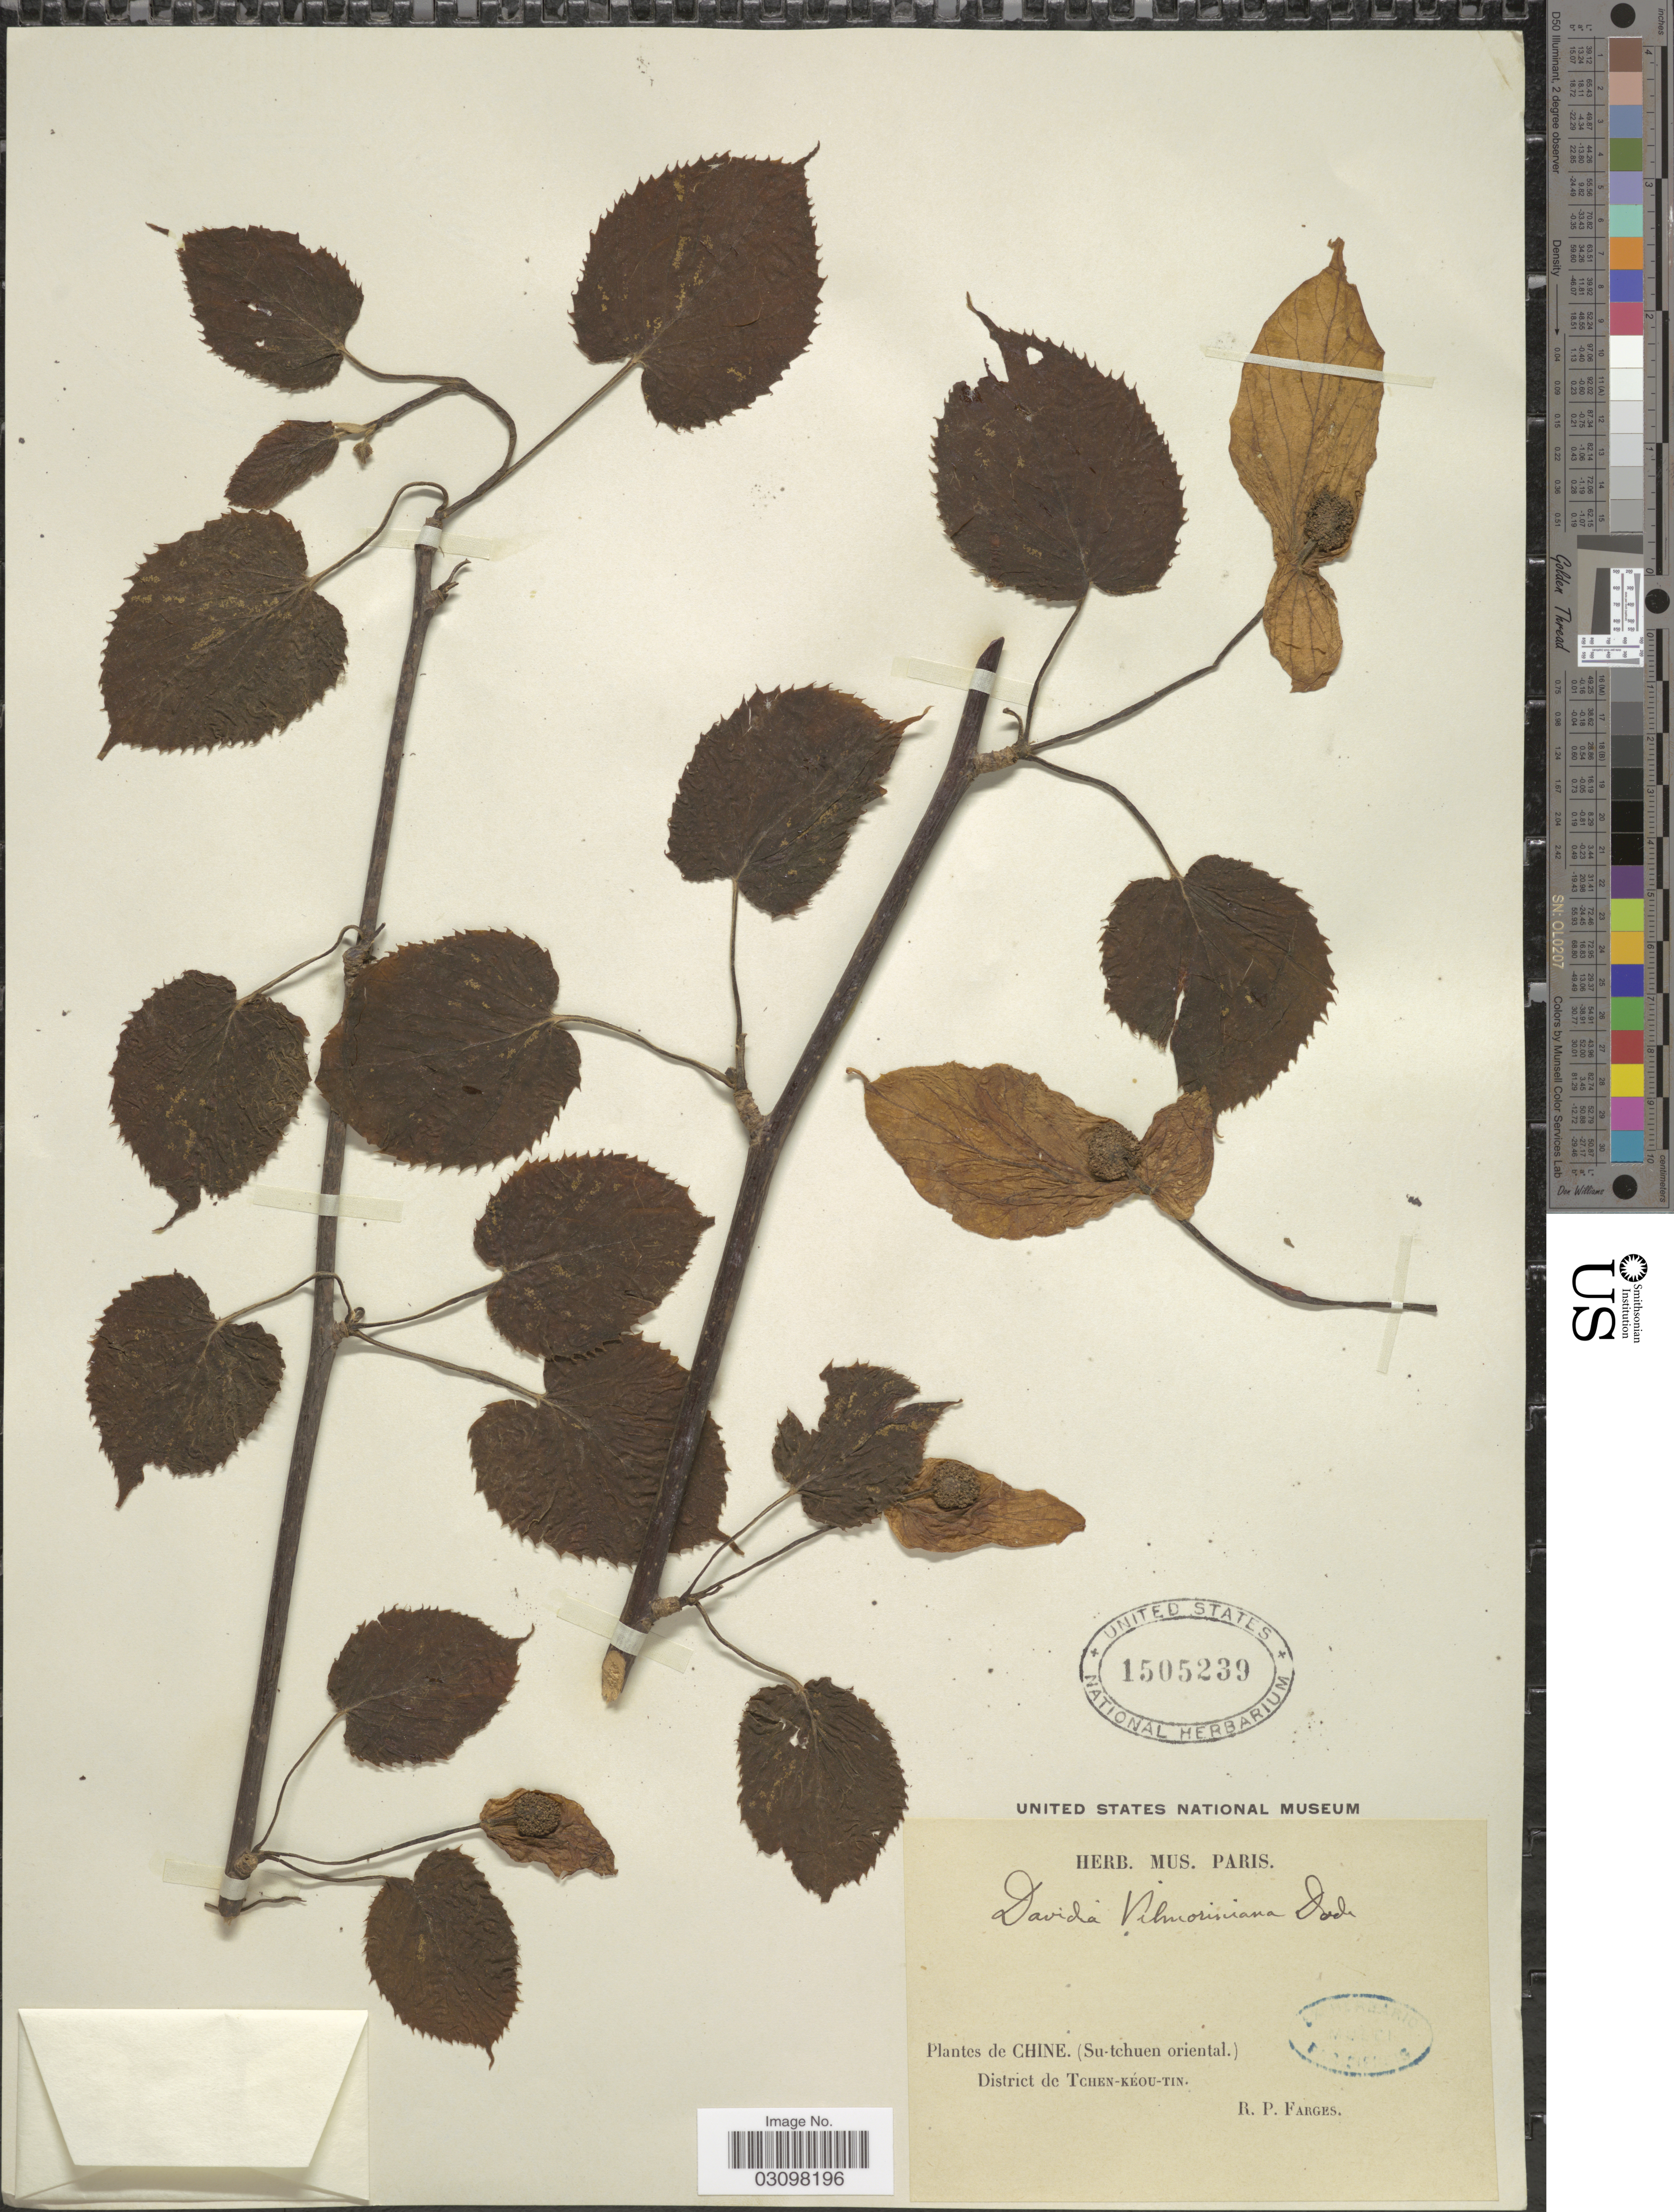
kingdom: Plantae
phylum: Tracheophyta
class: Magnoliopsida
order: Cornales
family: Nyssaceae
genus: Davidia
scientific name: Davidia involucrata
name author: Baill.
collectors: R. Farges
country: China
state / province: Sichuan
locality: (Su-tchuen oriental). District de Tchen-Kéou-Tin.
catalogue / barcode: US 1505239